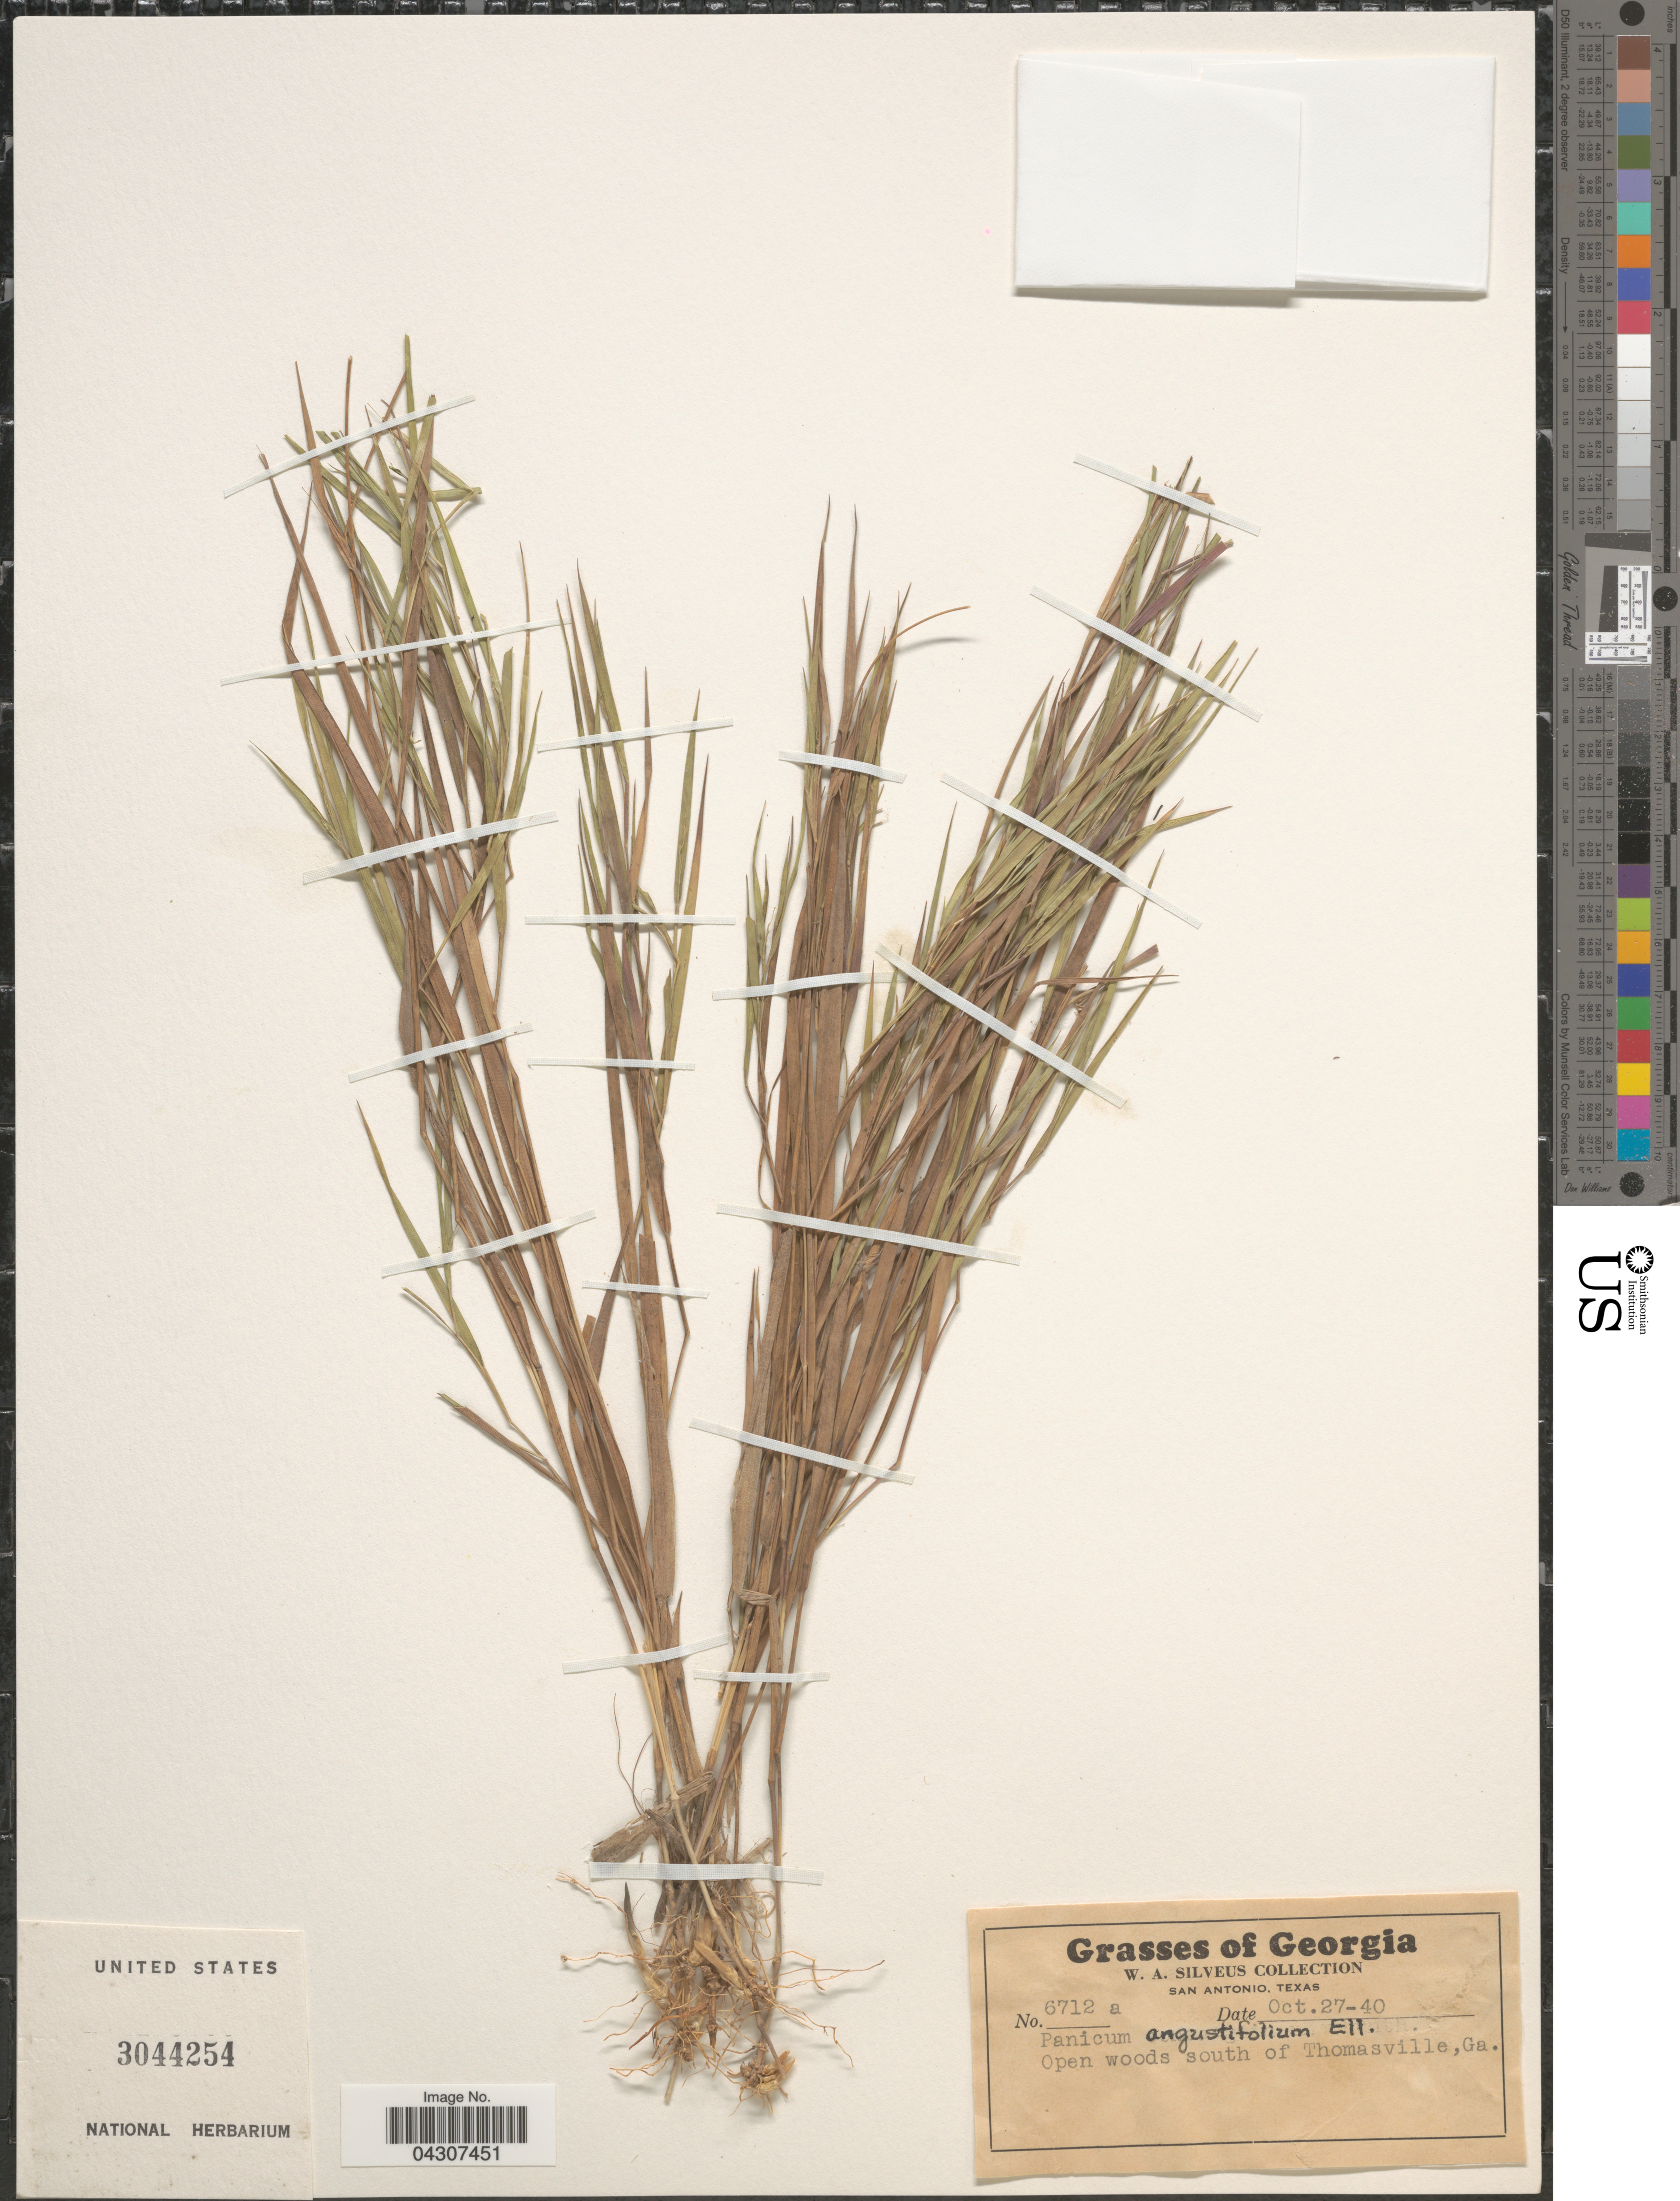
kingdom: Plantae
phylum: Tracheophyta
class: Liliopsida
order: Poales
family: Poaceae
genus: Dichanthelium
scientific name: Dichanthelium aciculare var. ramosum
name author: (Griseb.) Davidse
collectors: W. Silveus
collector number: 6712a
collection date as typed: Transcribed d/m/y: 27/10/40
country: United States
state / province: Georgia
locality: Open woods south of Thomasville.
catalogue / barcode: US 3044254